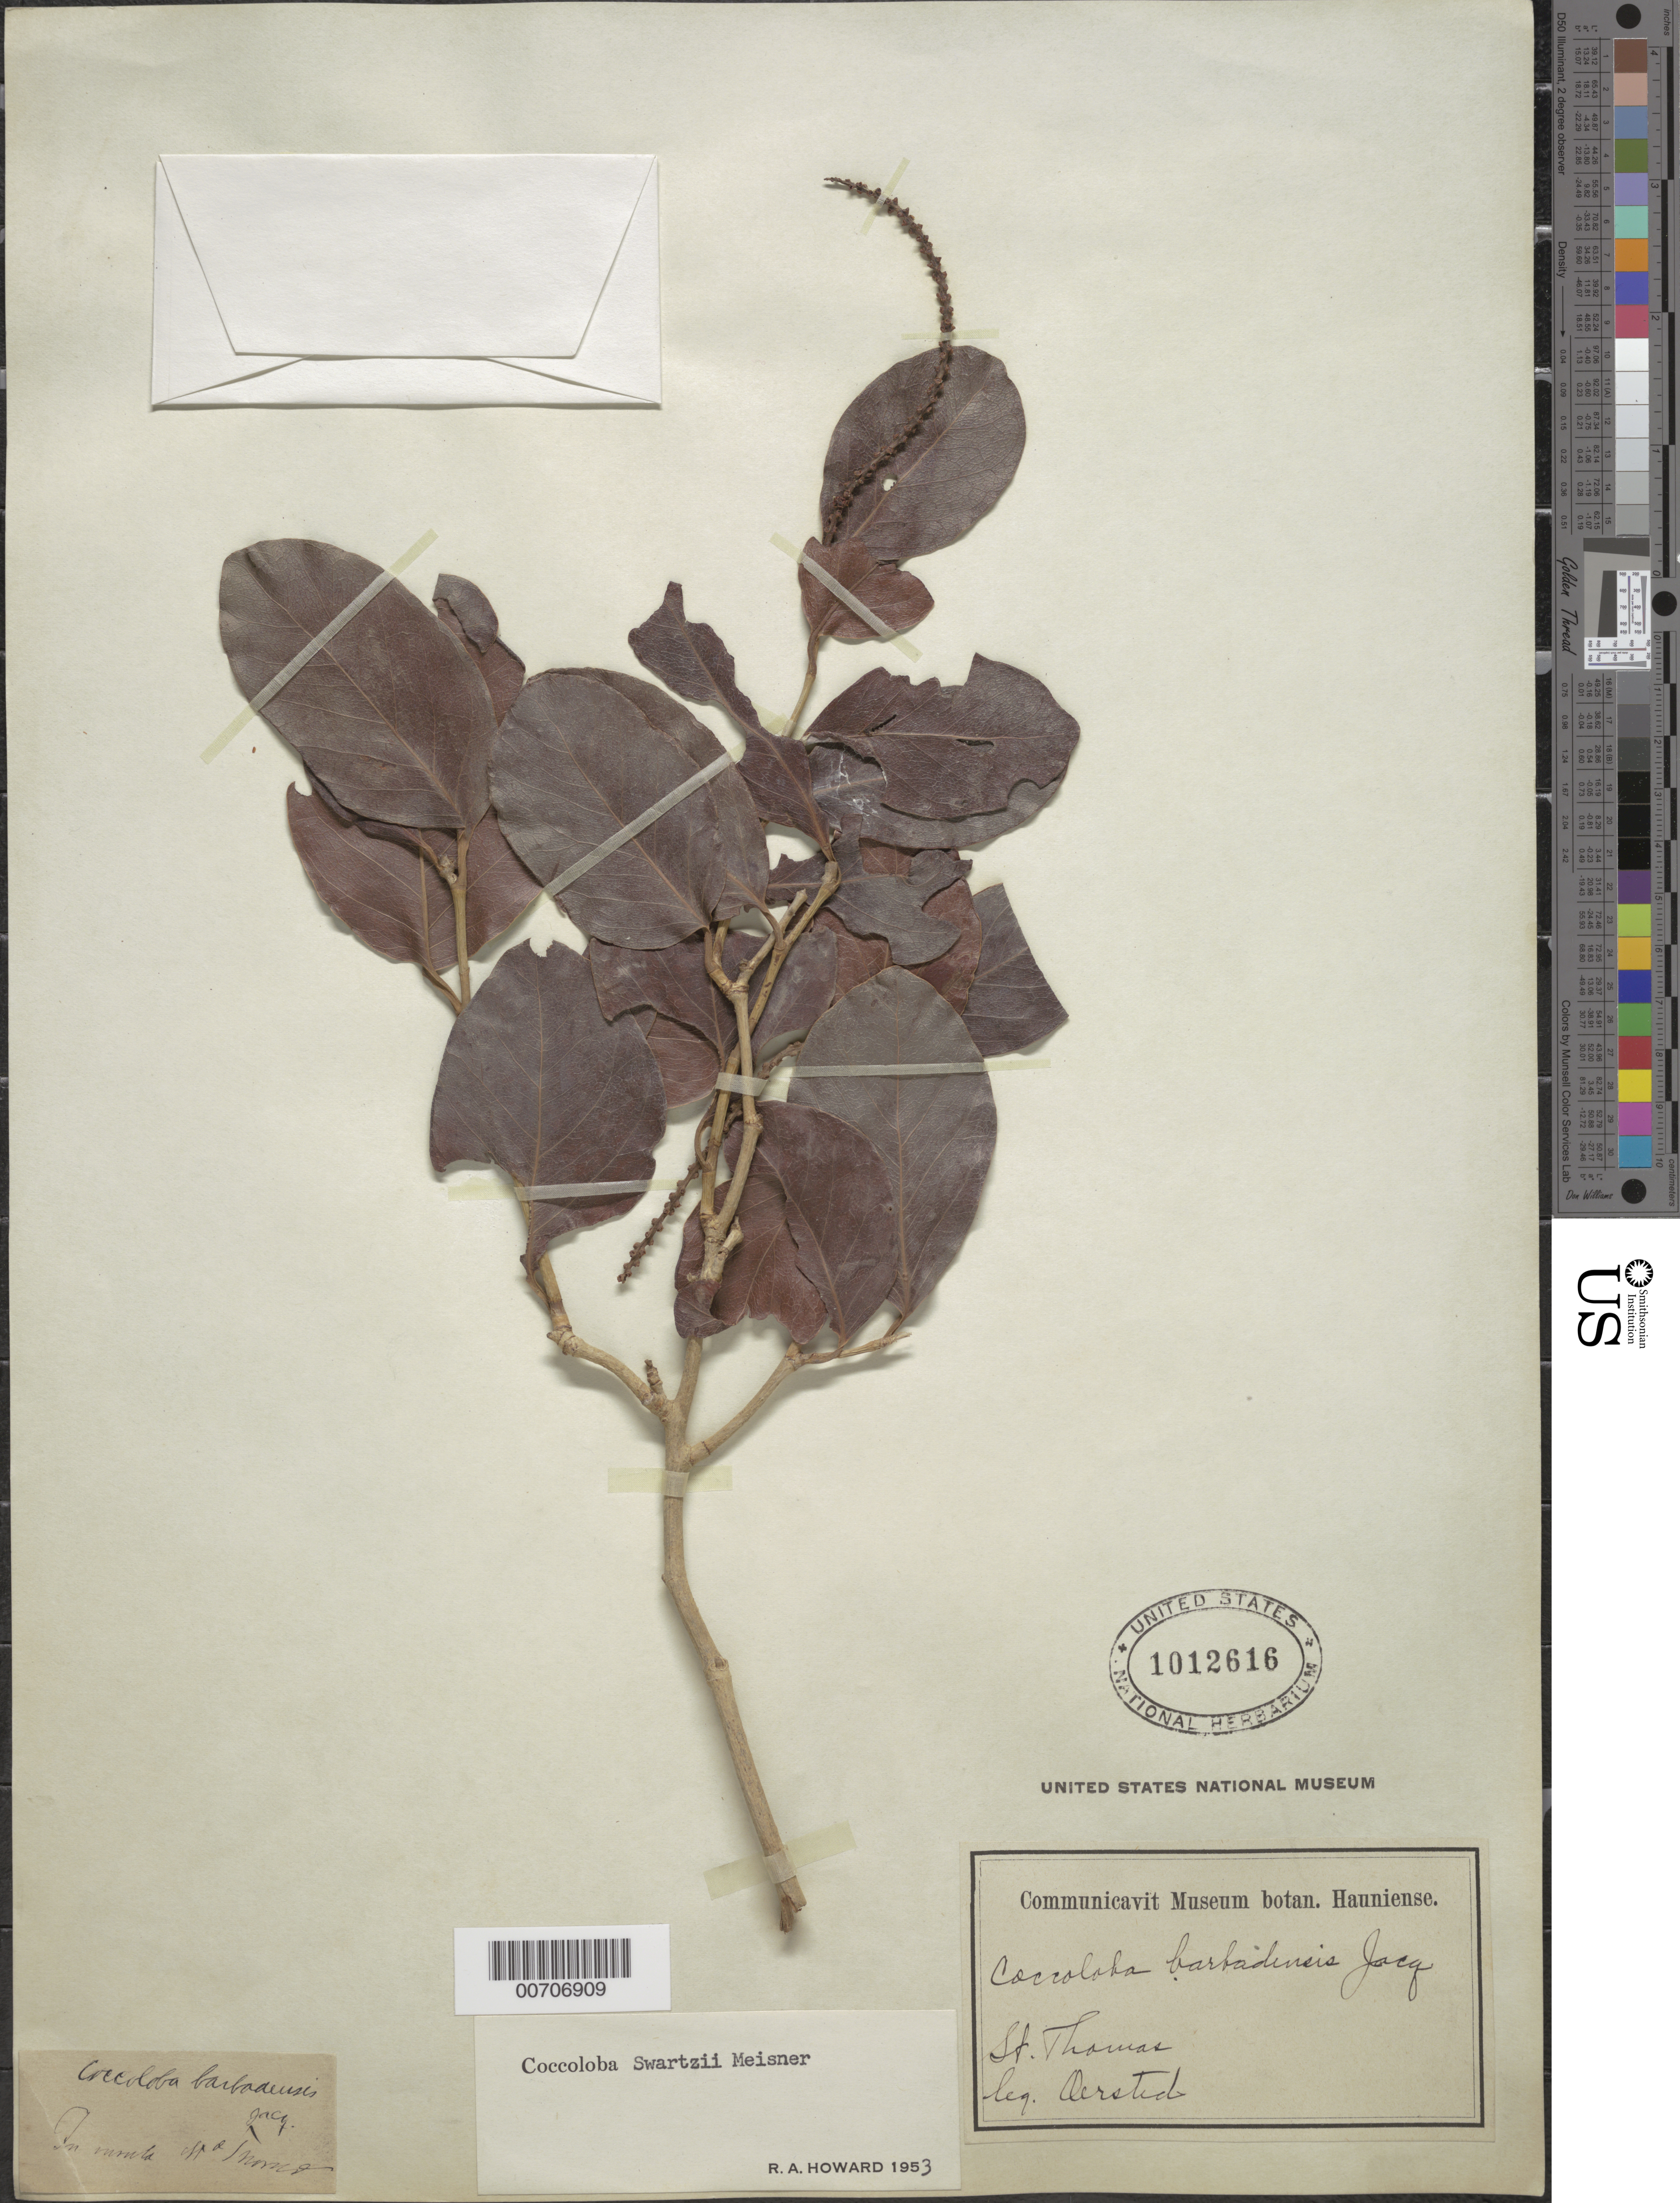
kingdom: Plantae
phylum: Tracheophyta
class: Magnoliopsida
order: Caryophyllales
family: Polygonaceae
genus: Coccoloba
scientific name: Coccoloba swartzii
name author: Meisn.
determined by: Howard, R. A.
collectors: A. S. Oersted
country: U.S. Virgin Islands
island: St. Thomas Island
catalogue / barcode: US 1012616